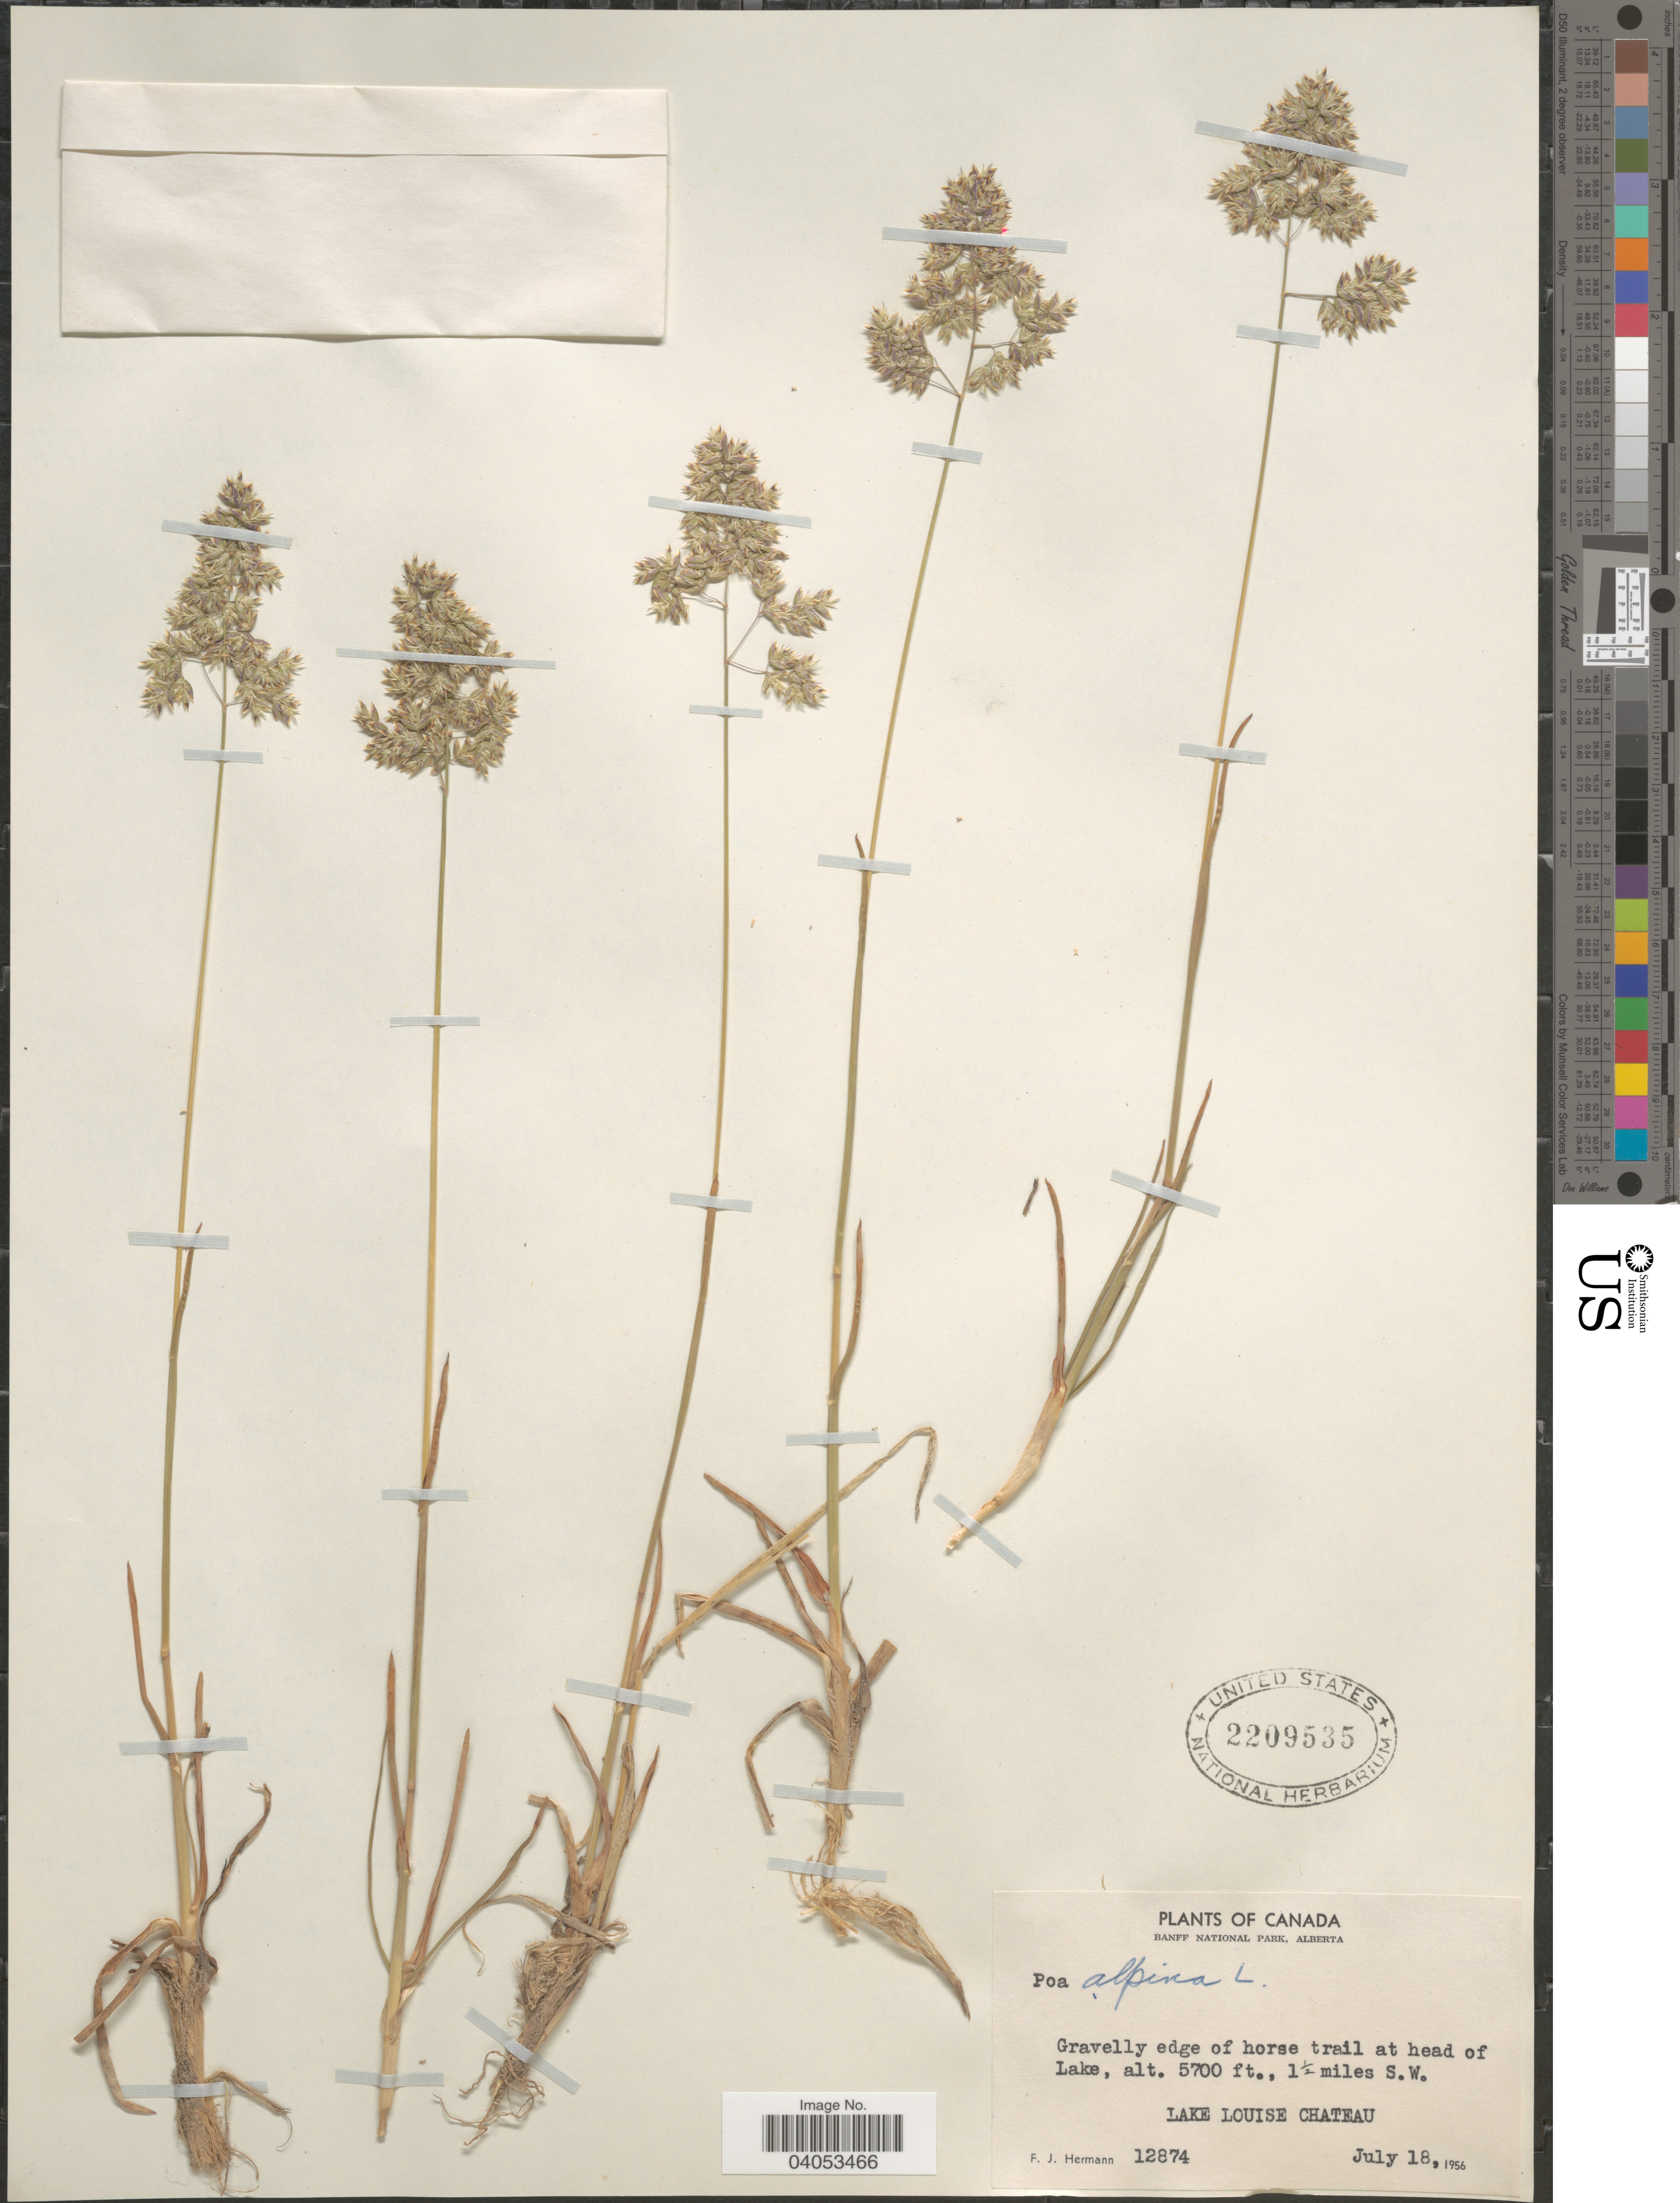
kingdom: Plantae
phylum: Tracheophyta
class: Liliopsida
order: Poales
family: Poaceae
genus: Poa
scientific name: Poa alpina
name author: L.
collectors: F. J. Hermann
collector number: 12874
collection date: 1956-07-18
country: Canada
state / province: Alberta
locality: Banff National Park. Edge of horse trail at head of Lake, 1½ miles S.W. Lake Louise Chateau.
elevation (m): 1737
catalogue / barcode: US 2209535